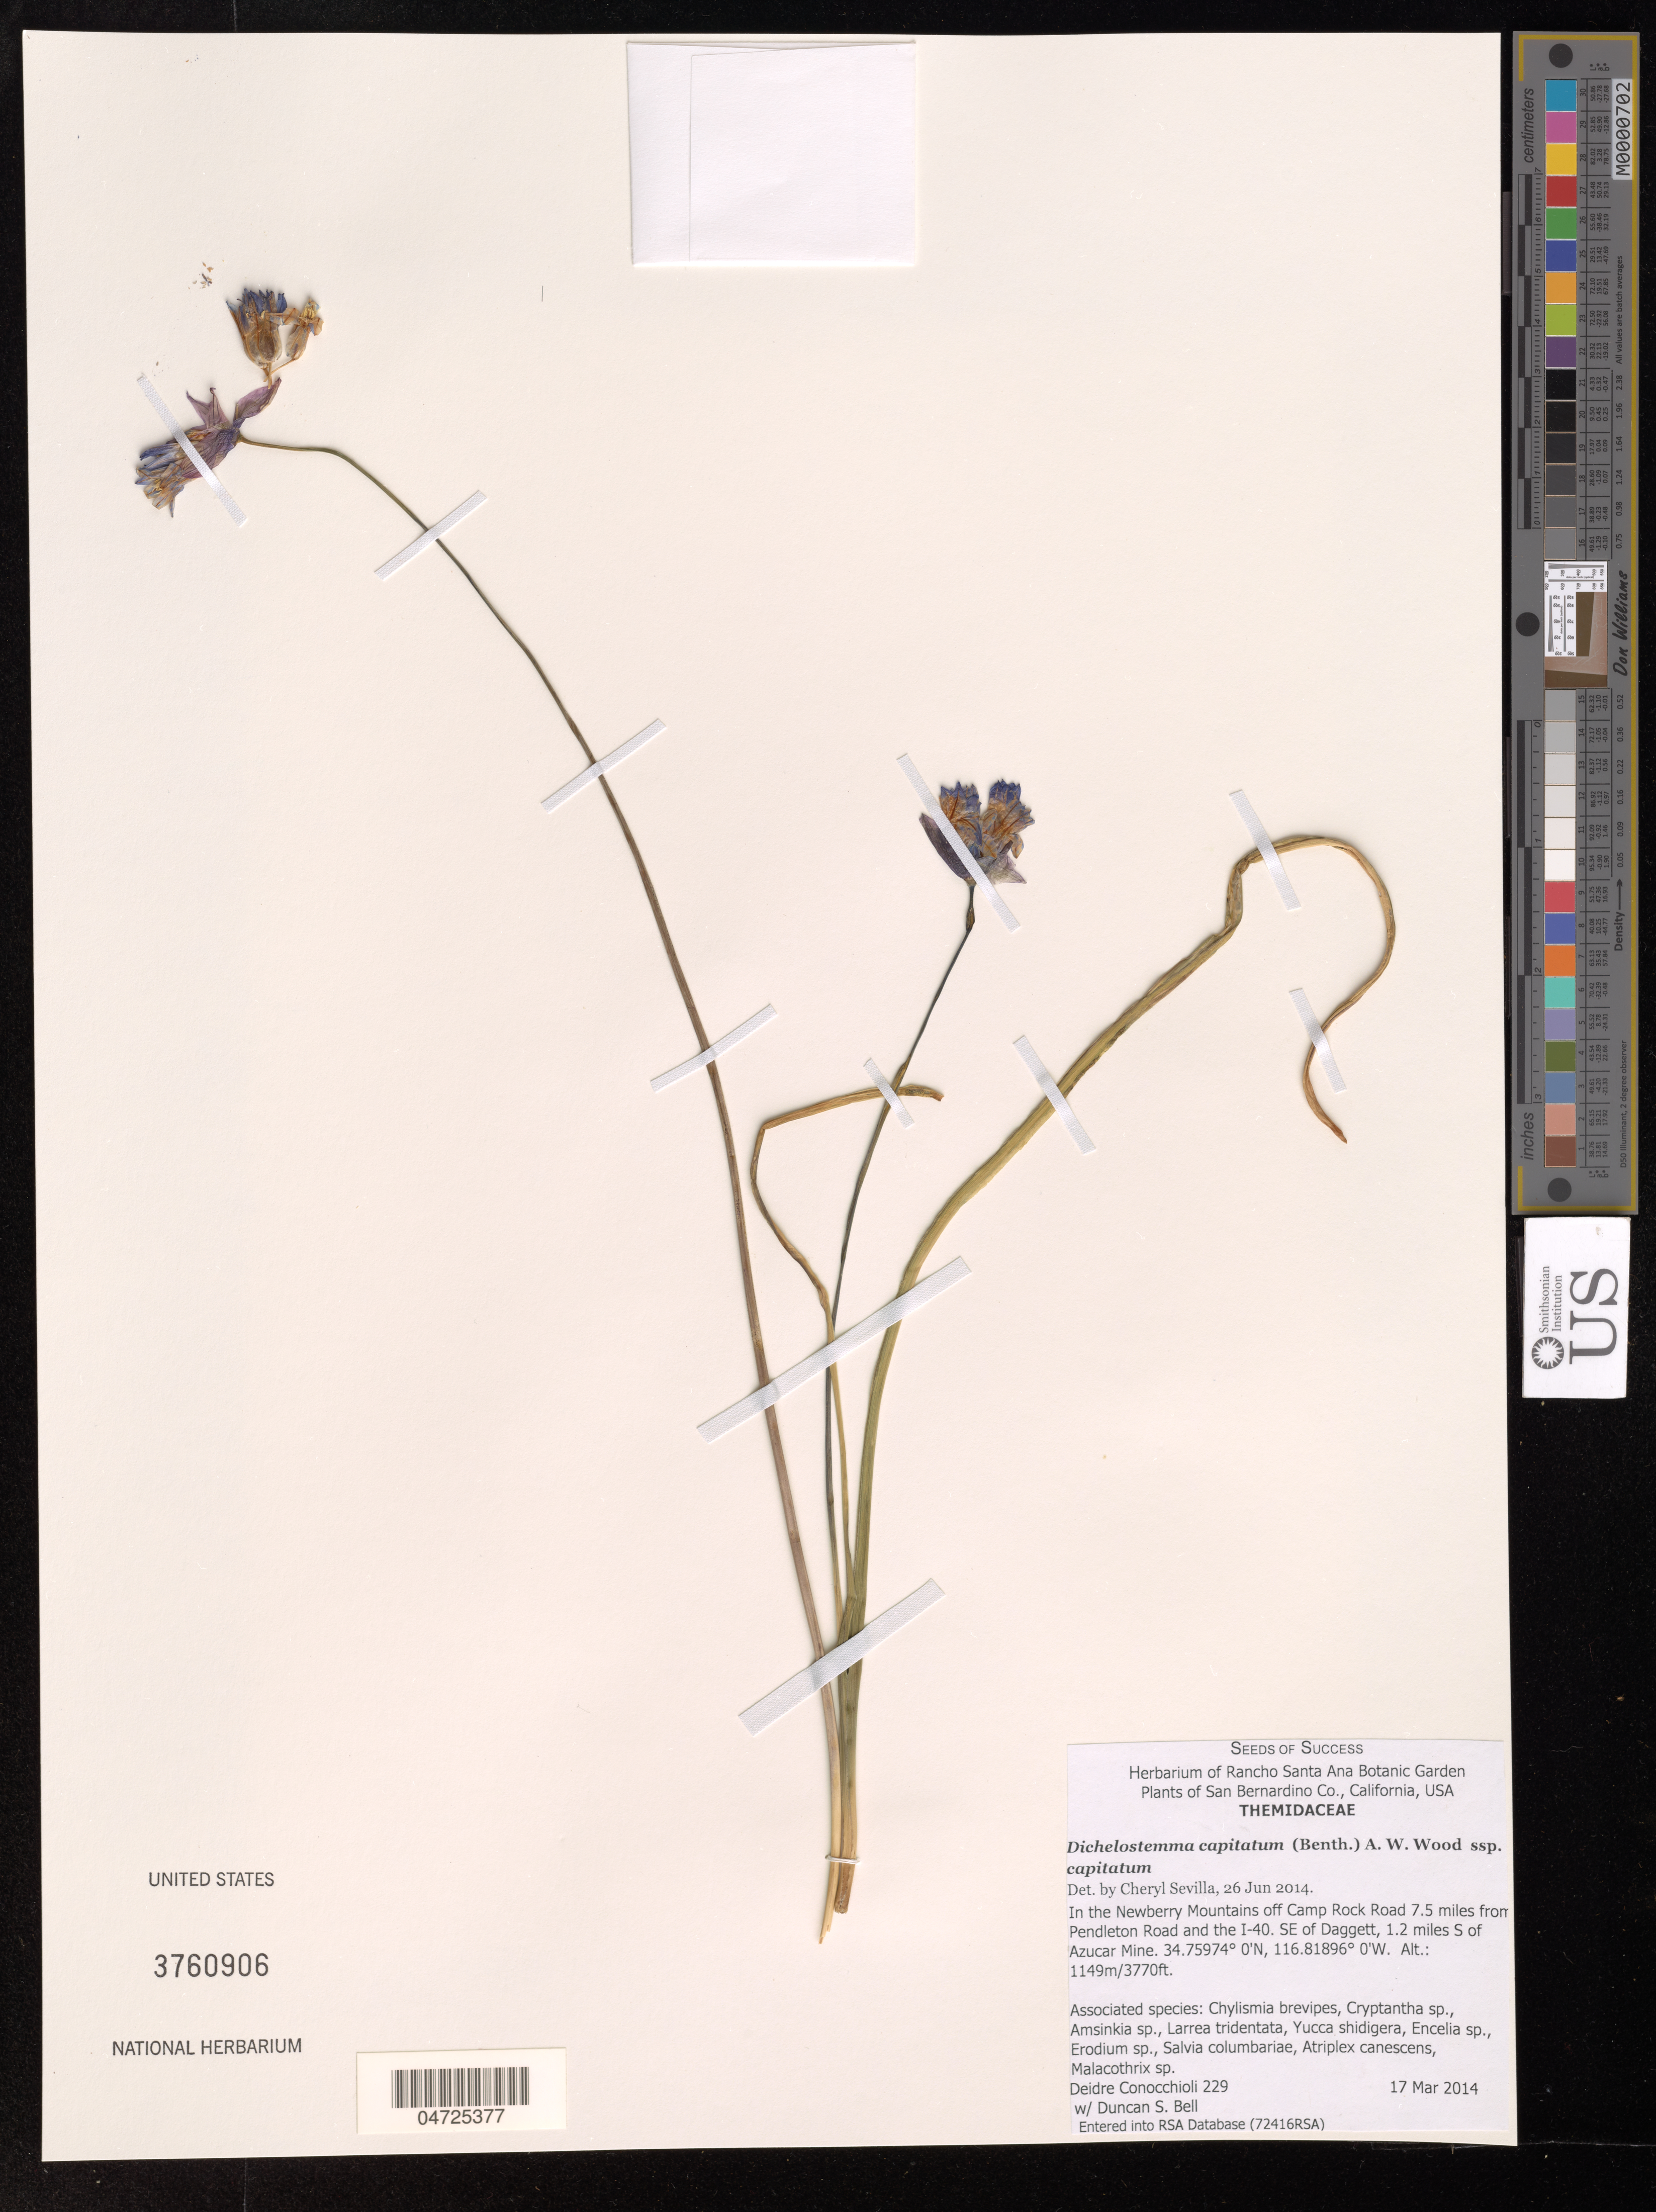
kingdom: Plantae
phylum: Tracheophyta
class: Liliopsida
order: Asparagales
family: Asparagaceae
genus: Dichelostemma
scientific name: Dichelostemma capitatum subsp. capitatum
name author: (Benth.) Alph. Wood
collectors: D. Conocchioli & D. S. Bell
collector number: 229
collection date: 2014-03-17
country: United States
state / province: California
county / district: San Bernardino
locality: San Bernardino Co. In the Newberry Mountains off Camp Rock Road 7.5 miles from Pendleton Road and the I-40. SE of Daggett, 1.2 miles S of Azucar Mine.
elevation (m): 1149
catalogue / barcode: US 3760906